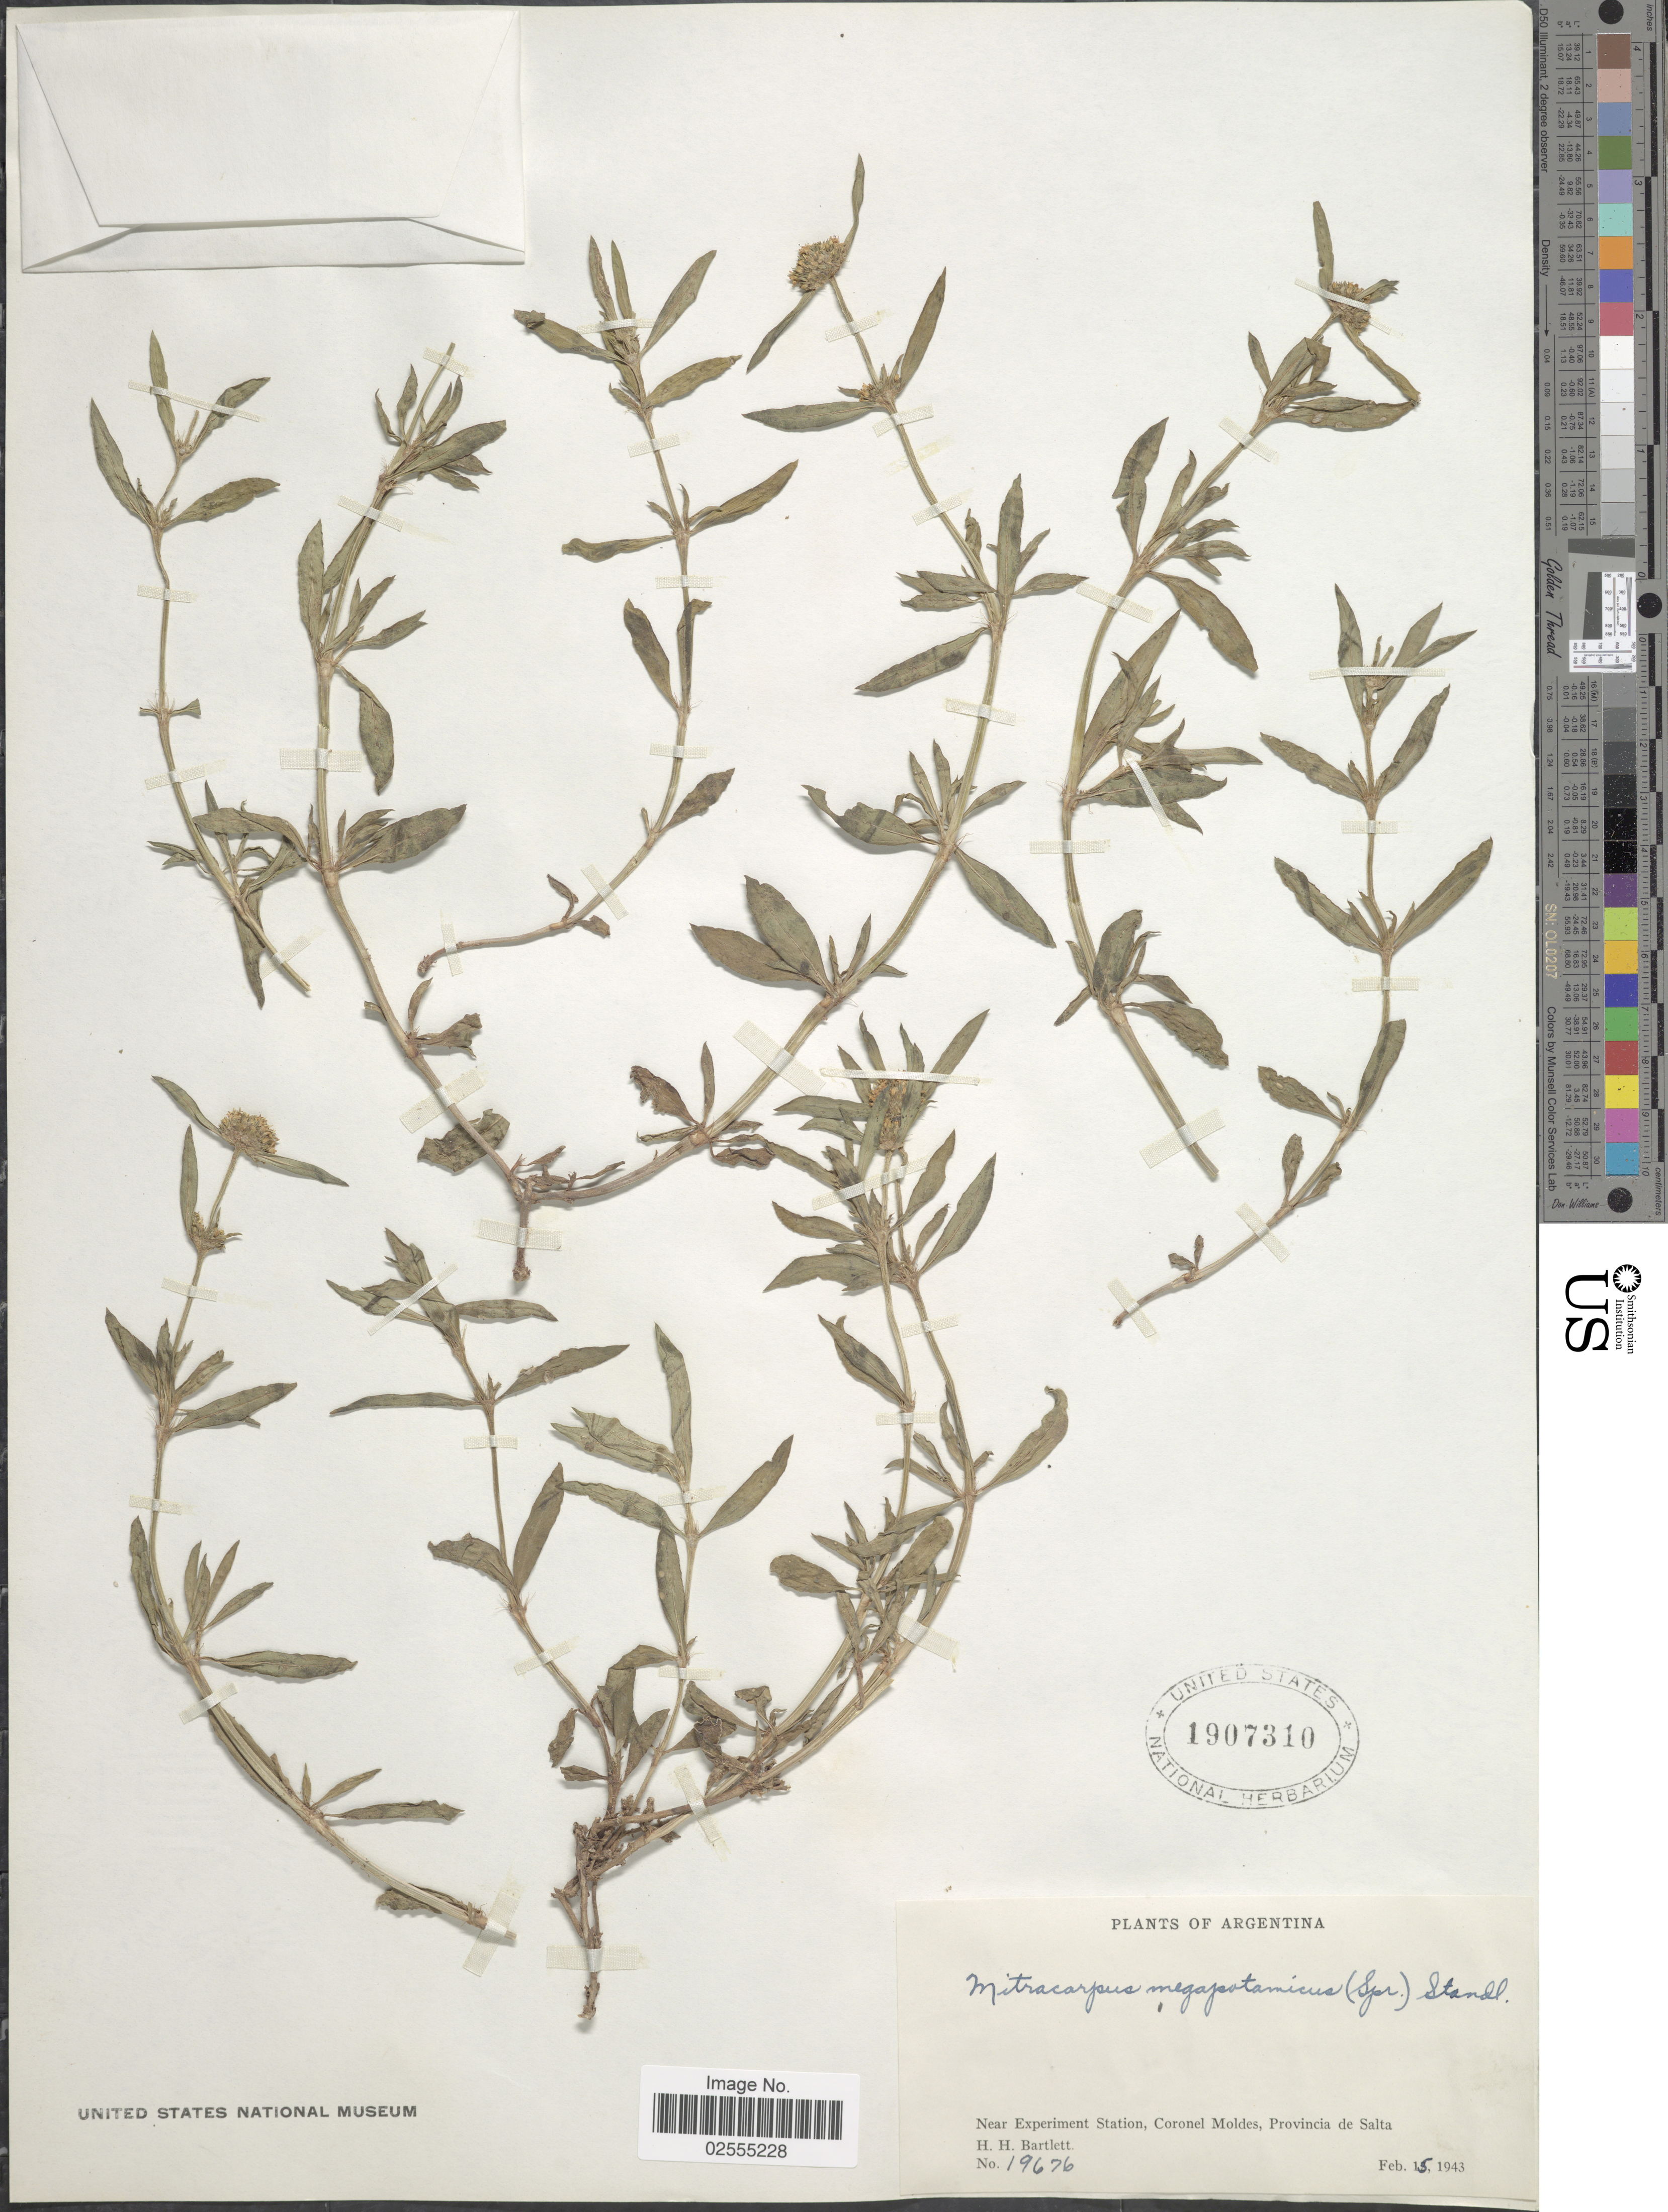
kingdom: Plantae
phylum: Tracheophyta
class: Magnoliopsida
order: Gentianales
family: Rubiaceae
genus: Mitracarpus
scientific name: Mitracarpus megapotamicus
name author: (Spreng.) Kuntze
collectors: H. H. Bartlett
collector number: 19676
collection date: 1943-02-15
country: Argentina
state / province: Salta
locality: Near Experiment Station, Coronel Moldes, Provincia de Salta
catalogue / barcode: US 1907310